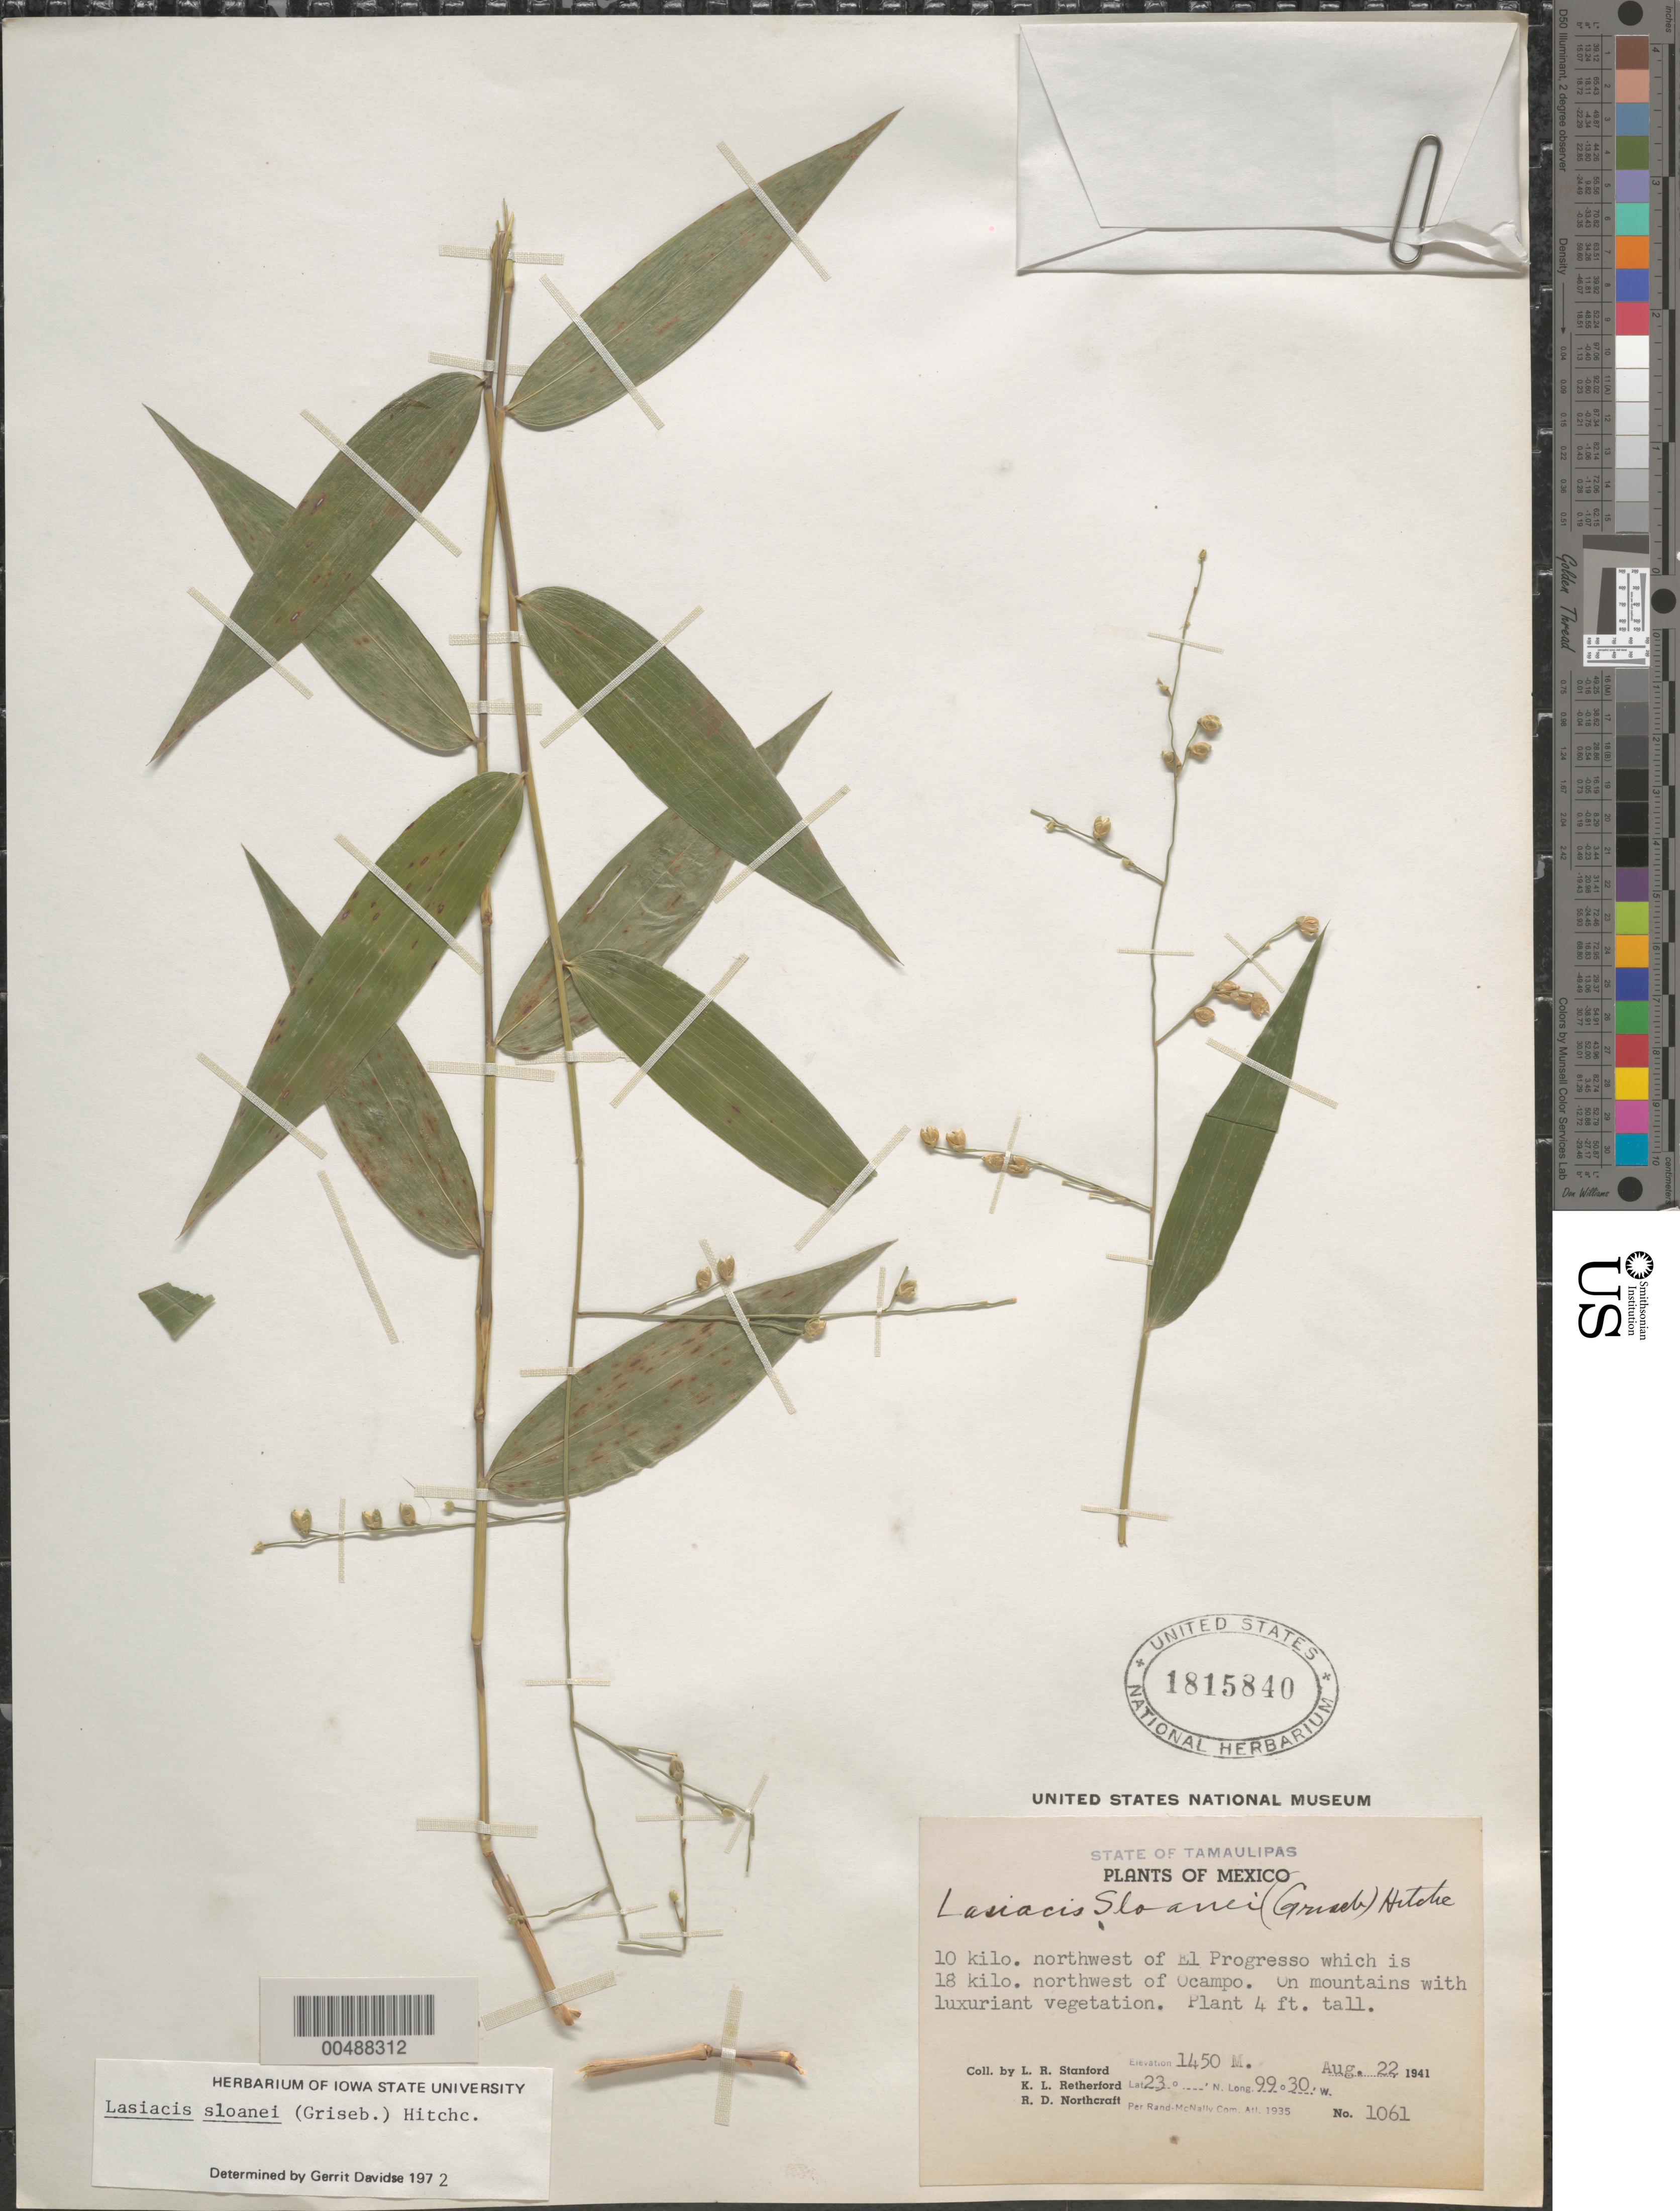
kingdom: Plantae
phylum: Tracheophyta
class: Liliopsida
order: Poales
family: Poaceae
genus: Lasiacis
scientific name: Lasiacis sloanei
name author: (Griseb.) Hitchc.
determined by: Davidse, Gerrit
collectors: L. R. Stanford, K. Retherford & R. Northcraft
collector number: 1061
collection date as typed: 22 Aug 1941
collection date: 1941-08-22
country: Mexico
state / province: Tamaulipas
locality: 10 km NW of El Progresso which is 18 km NW of Ocampo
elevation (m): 1450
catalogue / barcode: US 1815840